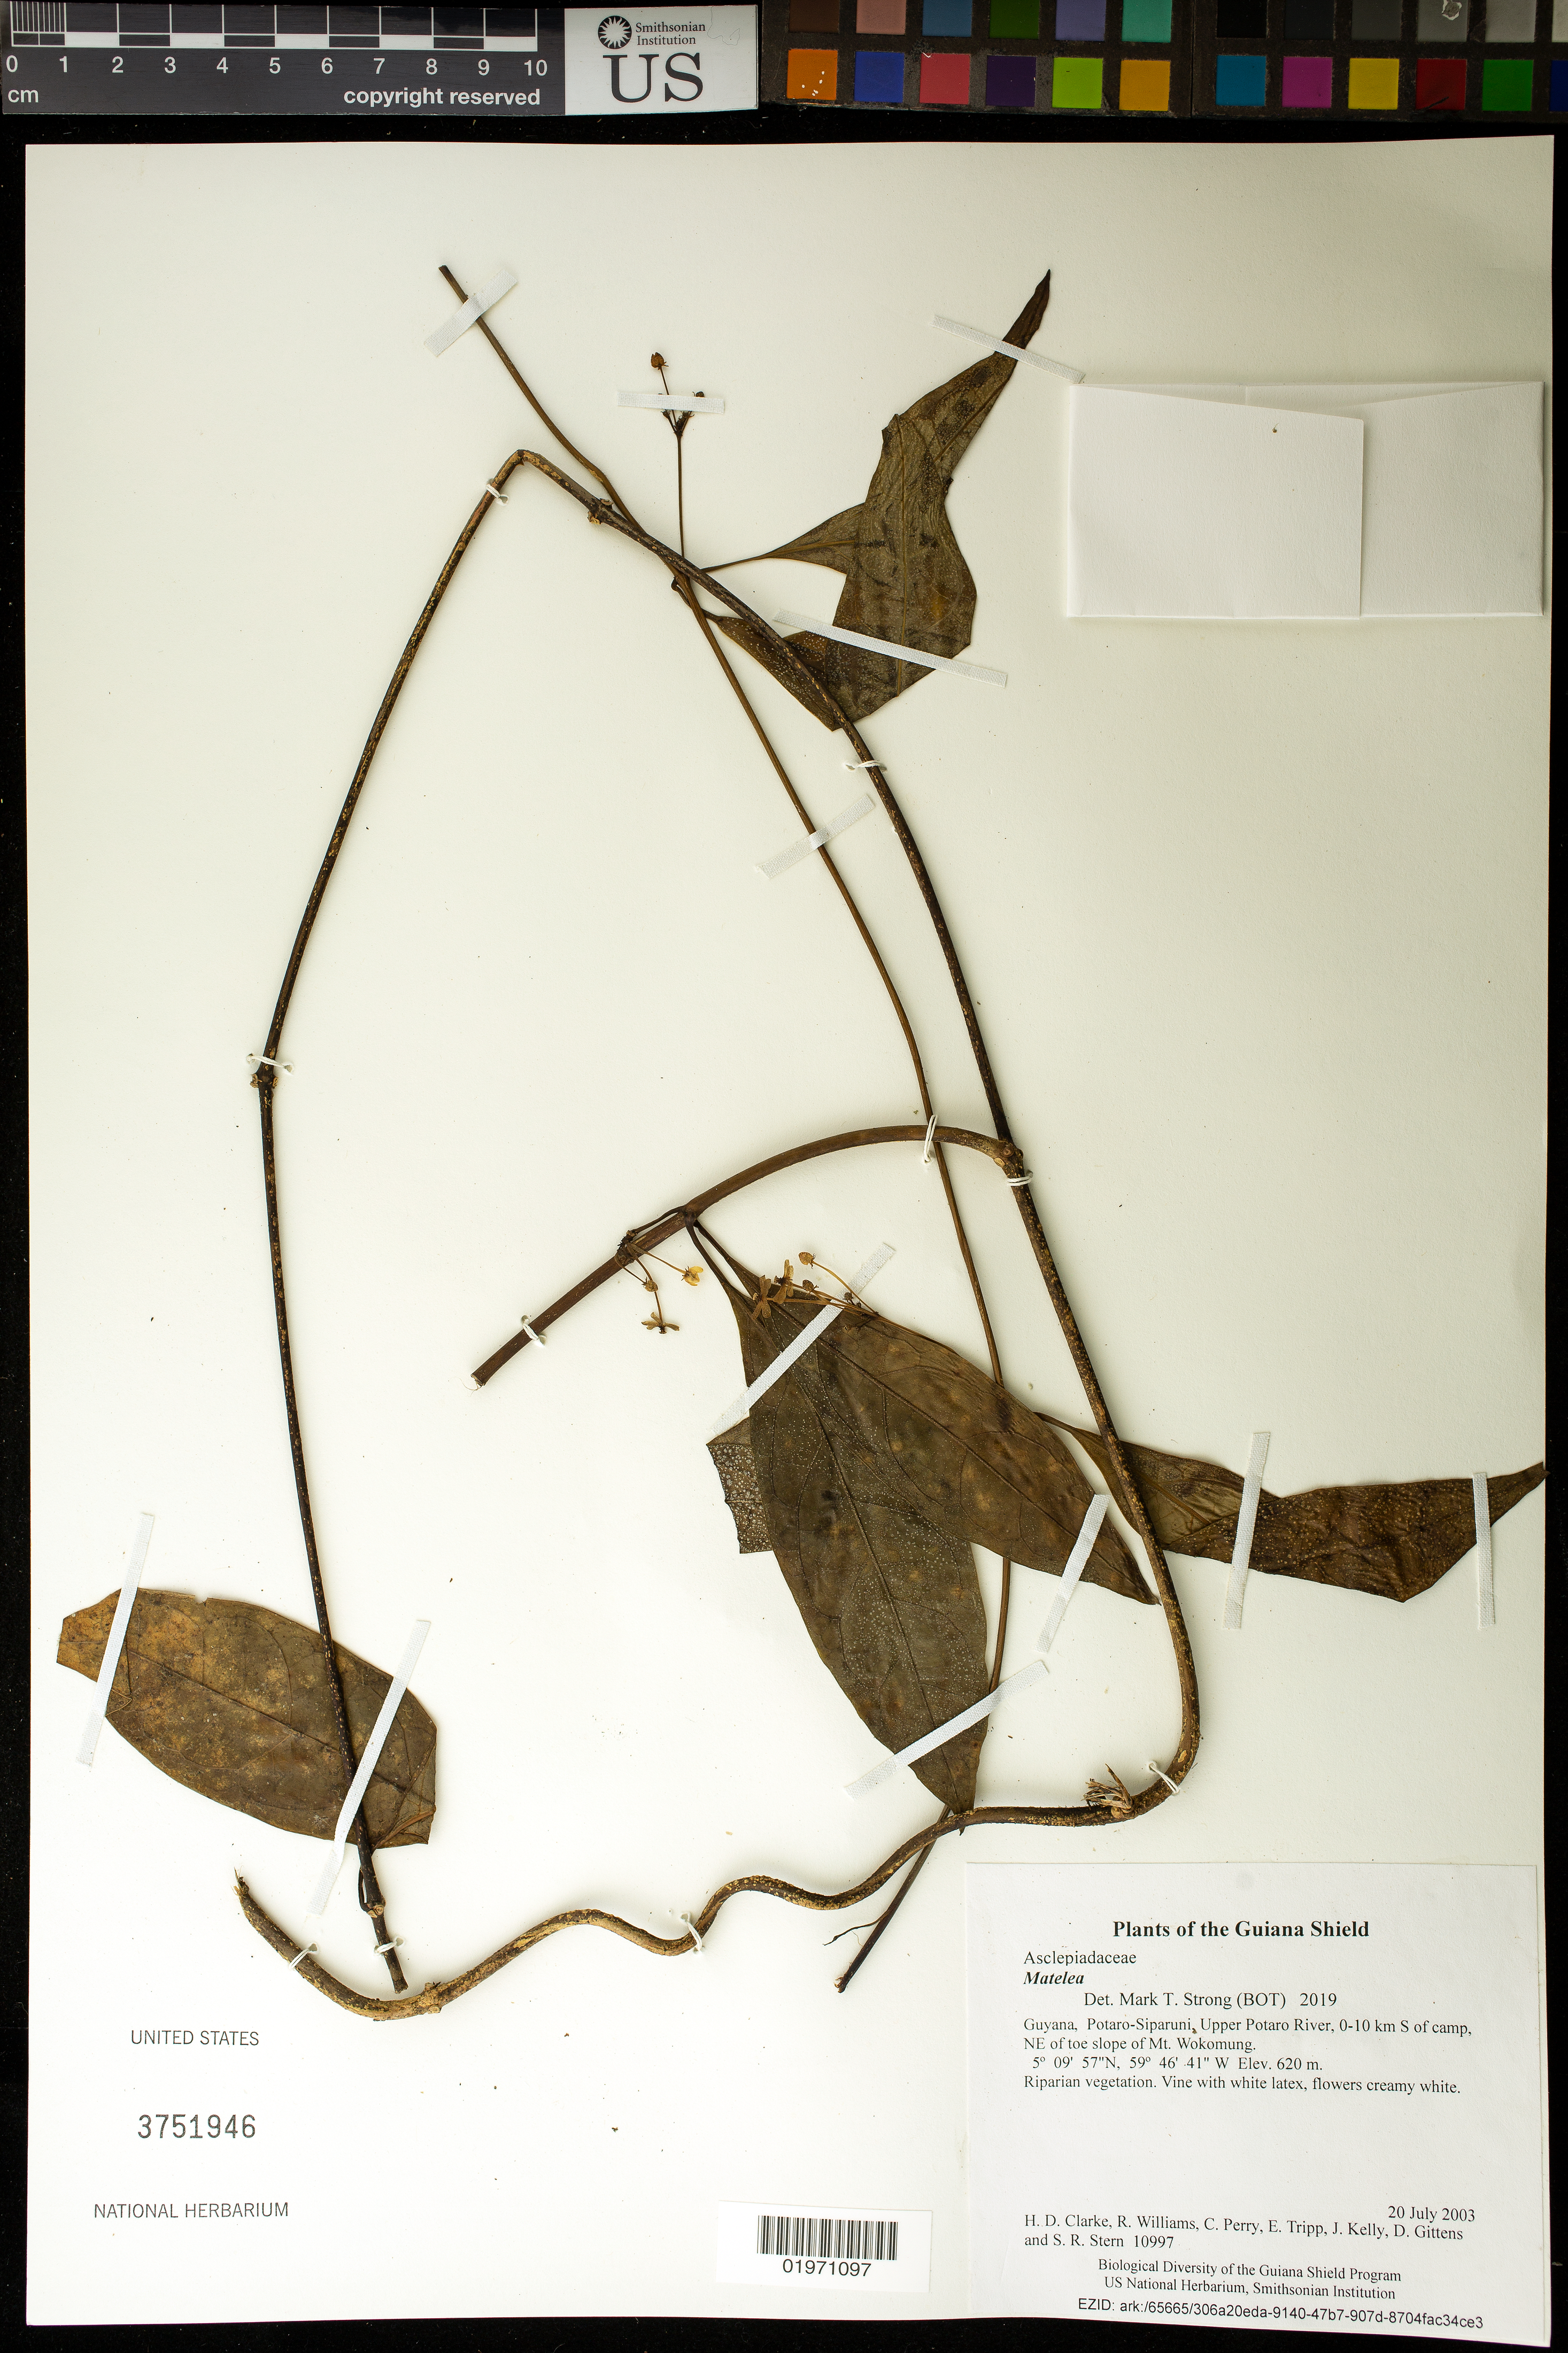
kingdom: Plantae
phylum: Tracheophyta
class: Magnoliopsida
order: Gentianales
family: Apocynaceae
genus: Matelea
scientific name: Matelea sp.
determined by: Strong, Mark T., (BOT), Smithsonian Institution - National Museum of Natural History (UNITED STATES)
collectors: H. D. Clarke, R. Williams, C. Perry, E. Tripp, J. Kelly, D. Gittens & S. R. Stern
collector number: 10997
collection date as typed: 20 July 2003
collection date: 2003-07-20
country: Guyana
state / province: Potaro-Siparuni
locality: Upper Potaro River, 0-10 km S of camp, NE of toe slope of Mt. Wokomung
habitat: Riparian vegetation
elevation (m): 620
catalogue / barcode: US 3751946